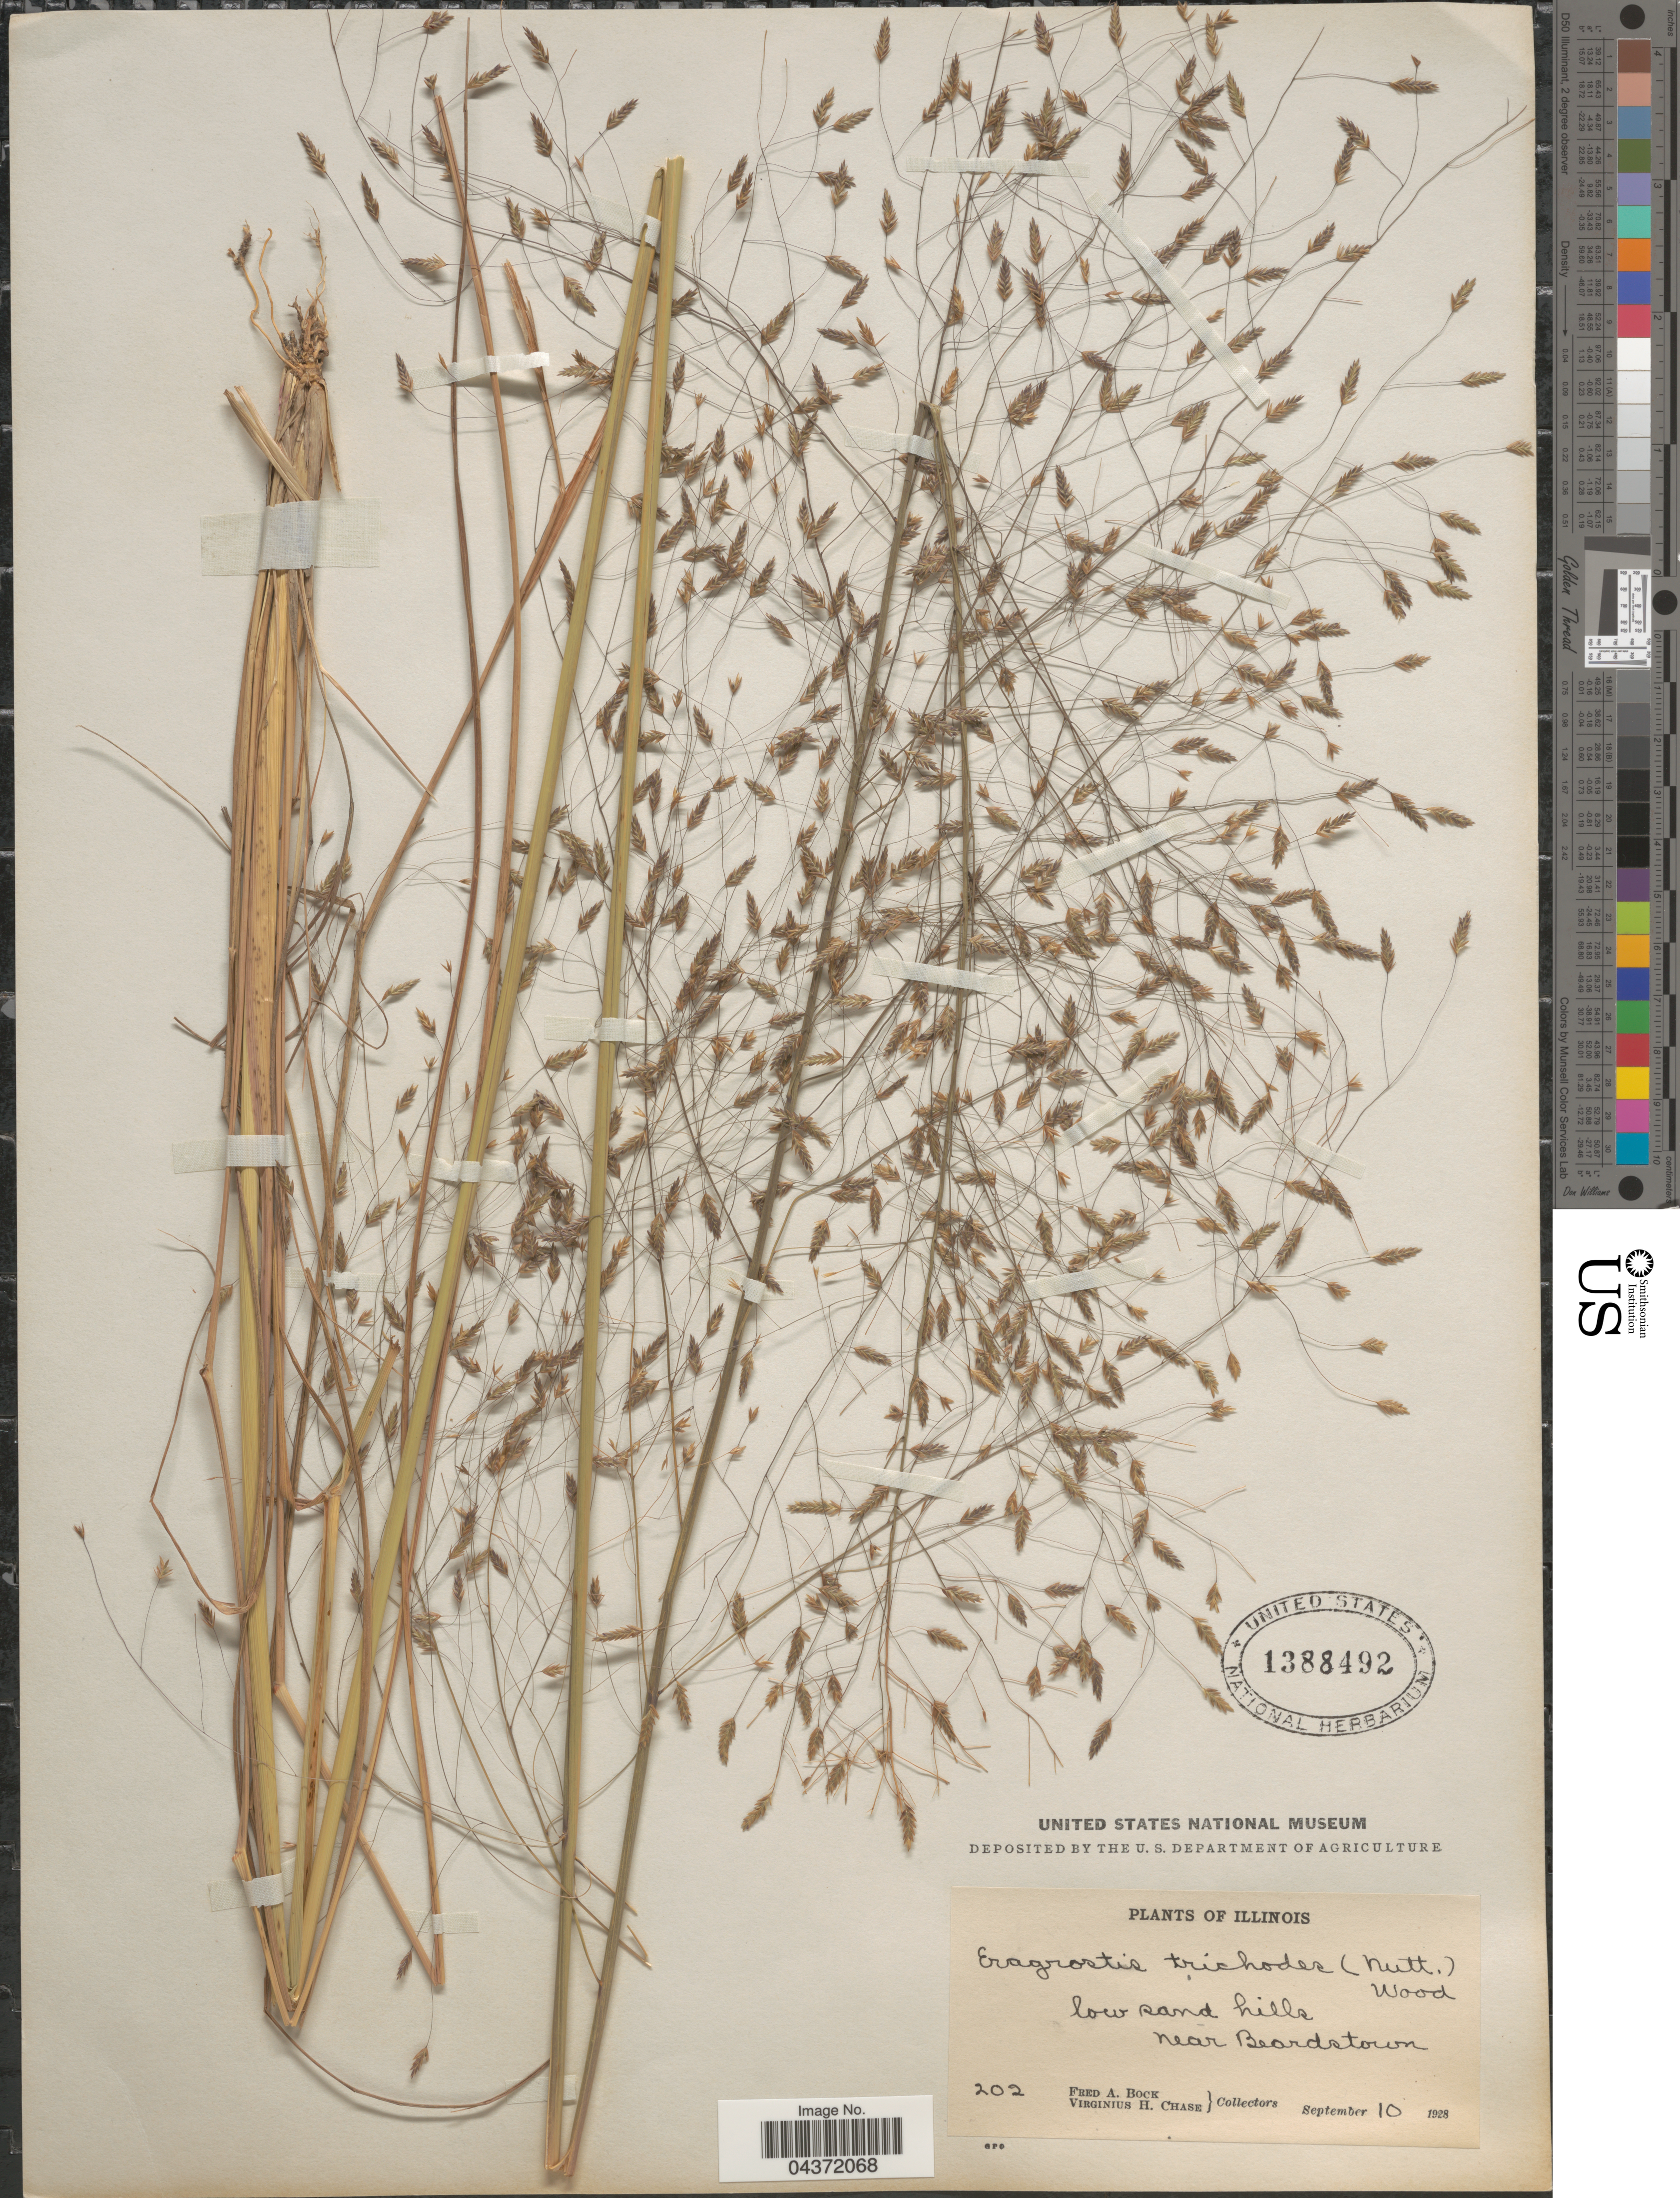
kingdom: Plantae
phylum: Tracheophyta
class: Liliopsida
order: Poales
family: Poaceae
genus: Eragrostis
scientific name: Eragrostis trichodes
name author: (Nutt.) Alph. Wood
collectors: F. Bock & V. H. Chase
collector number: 202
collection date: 1928-09-10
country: United States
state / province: Illinois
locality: Low sand hills near Beardstown.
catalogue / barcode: US 1388492